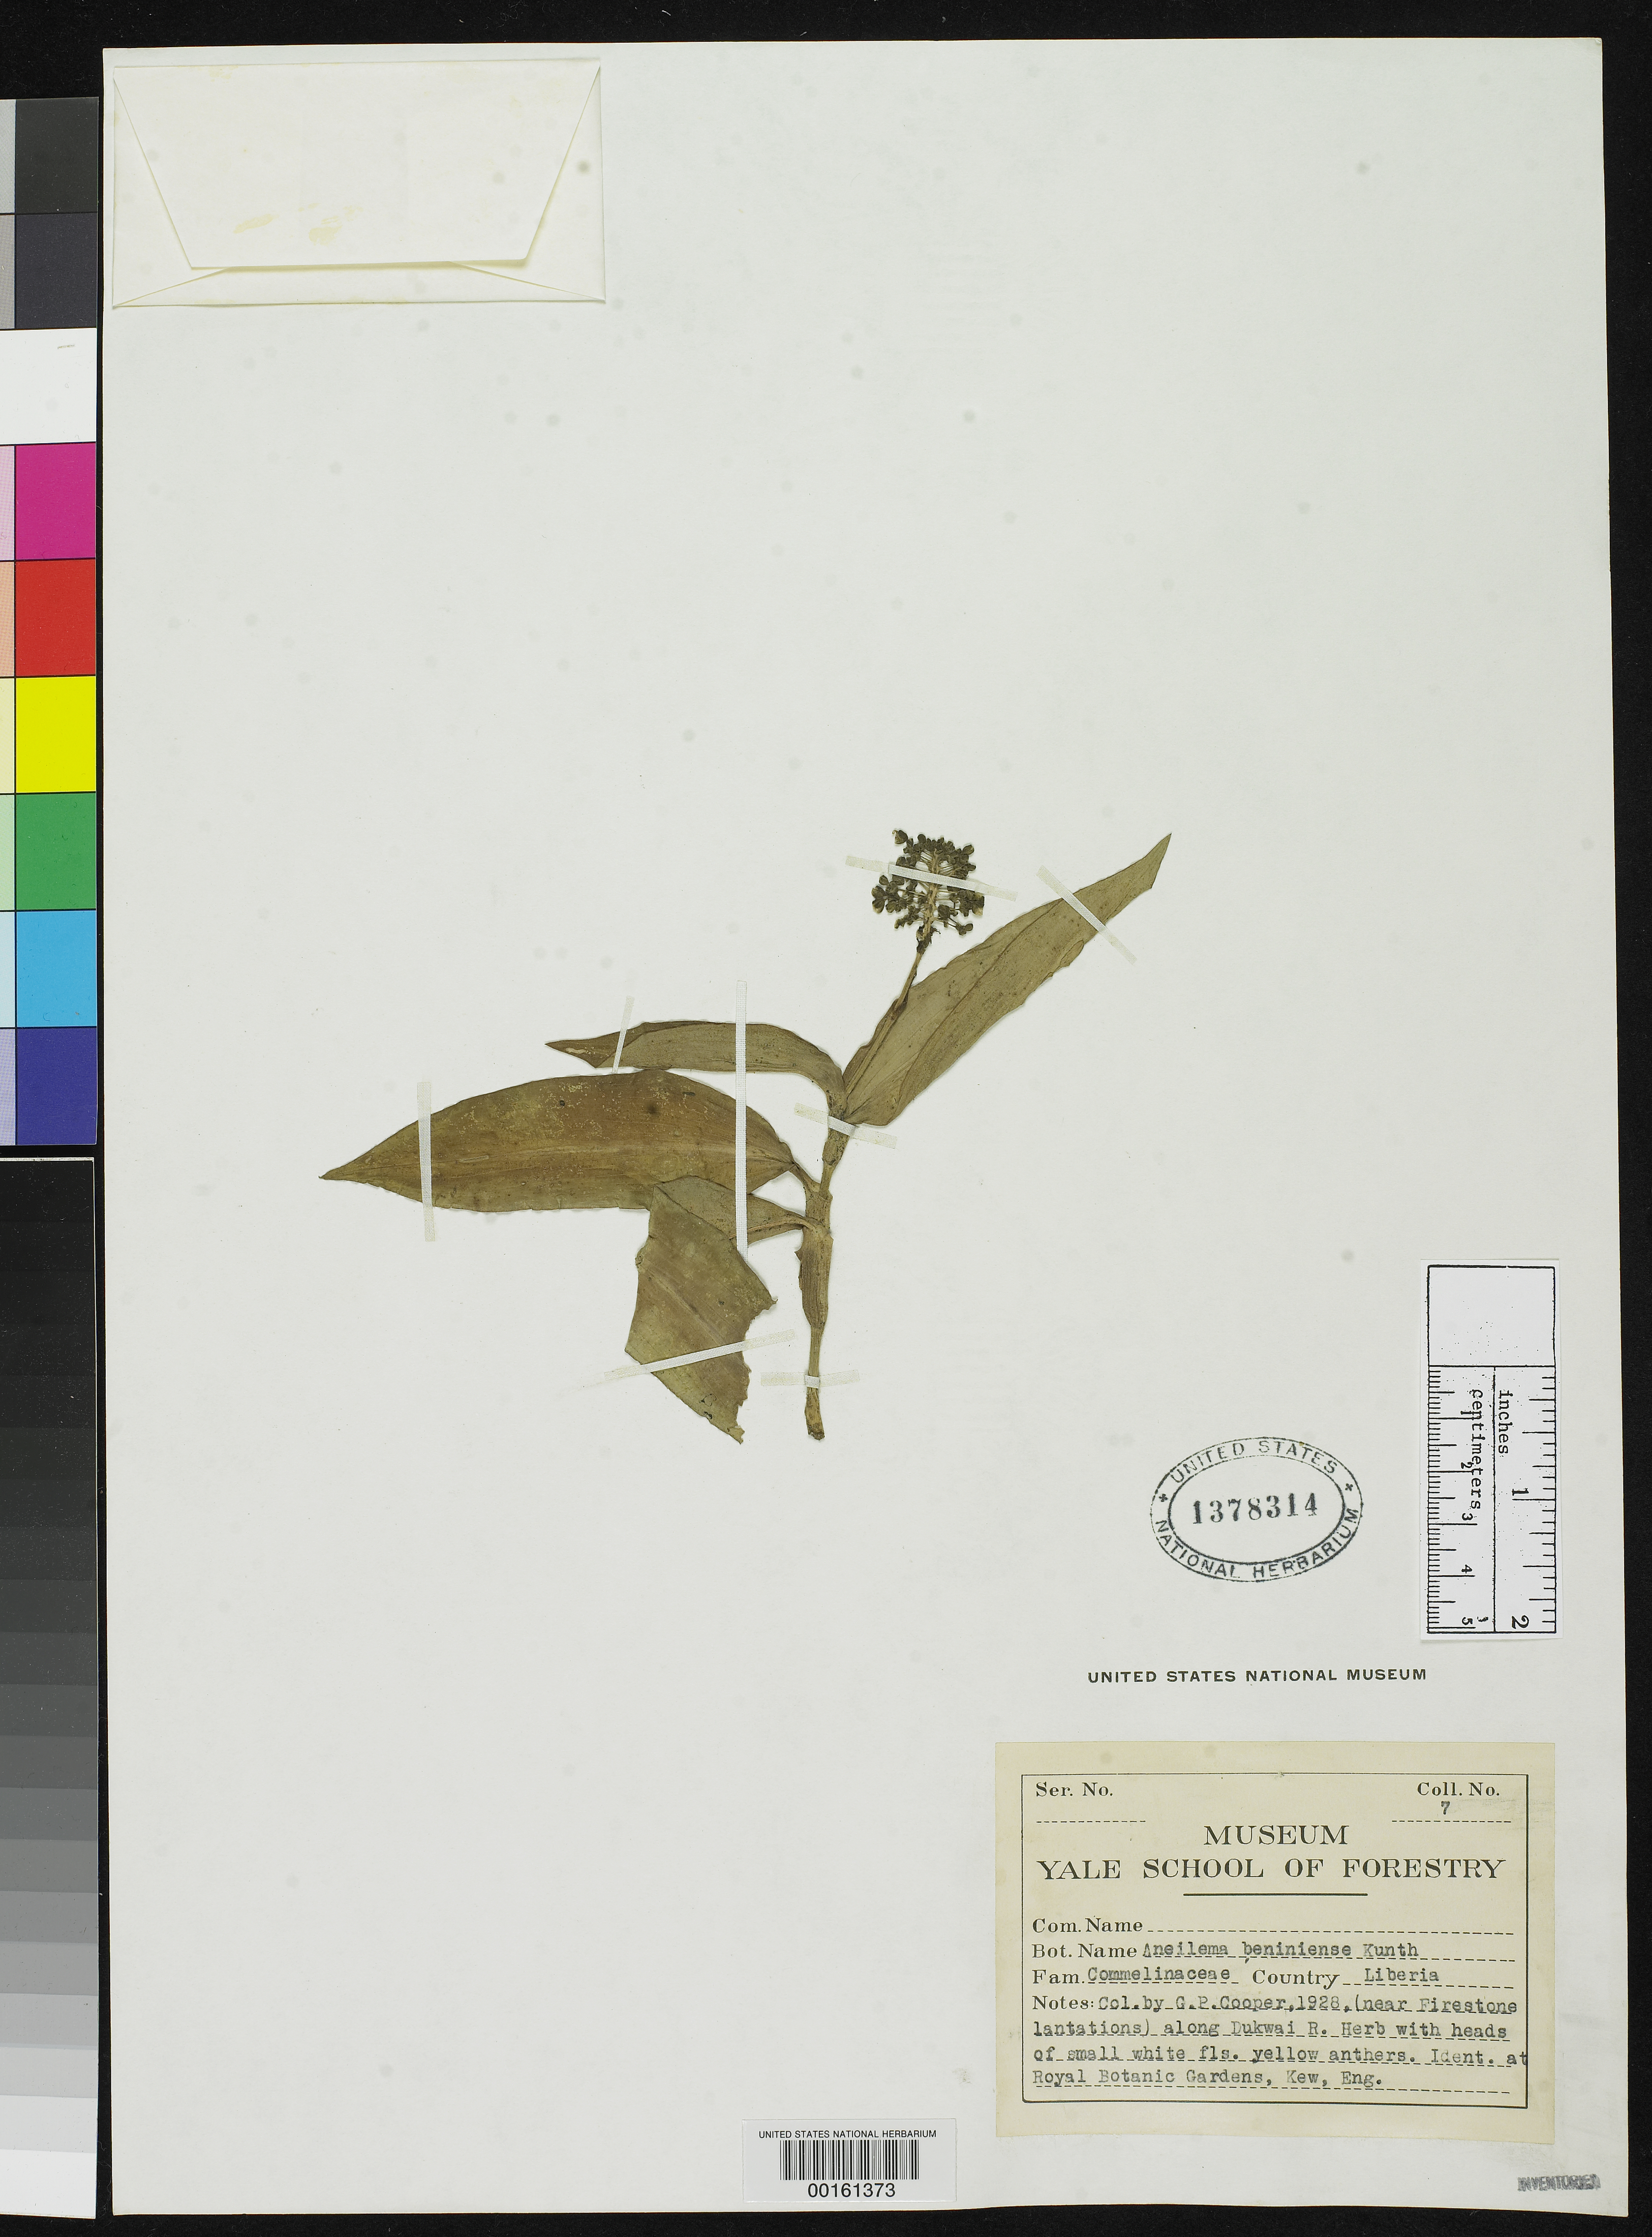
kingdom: Plantae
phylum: Tracheophyta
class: Liliopsida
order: Commelinales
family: Commelinaceae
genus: Aneilema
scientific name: Aneilema beniniense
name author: (P. Beauv.) Kunth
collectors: G. Cooper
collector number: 7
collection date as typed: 1928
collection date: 1928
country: Liberia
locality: Dukwai river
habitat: Riverbank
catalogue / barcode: US 1378314